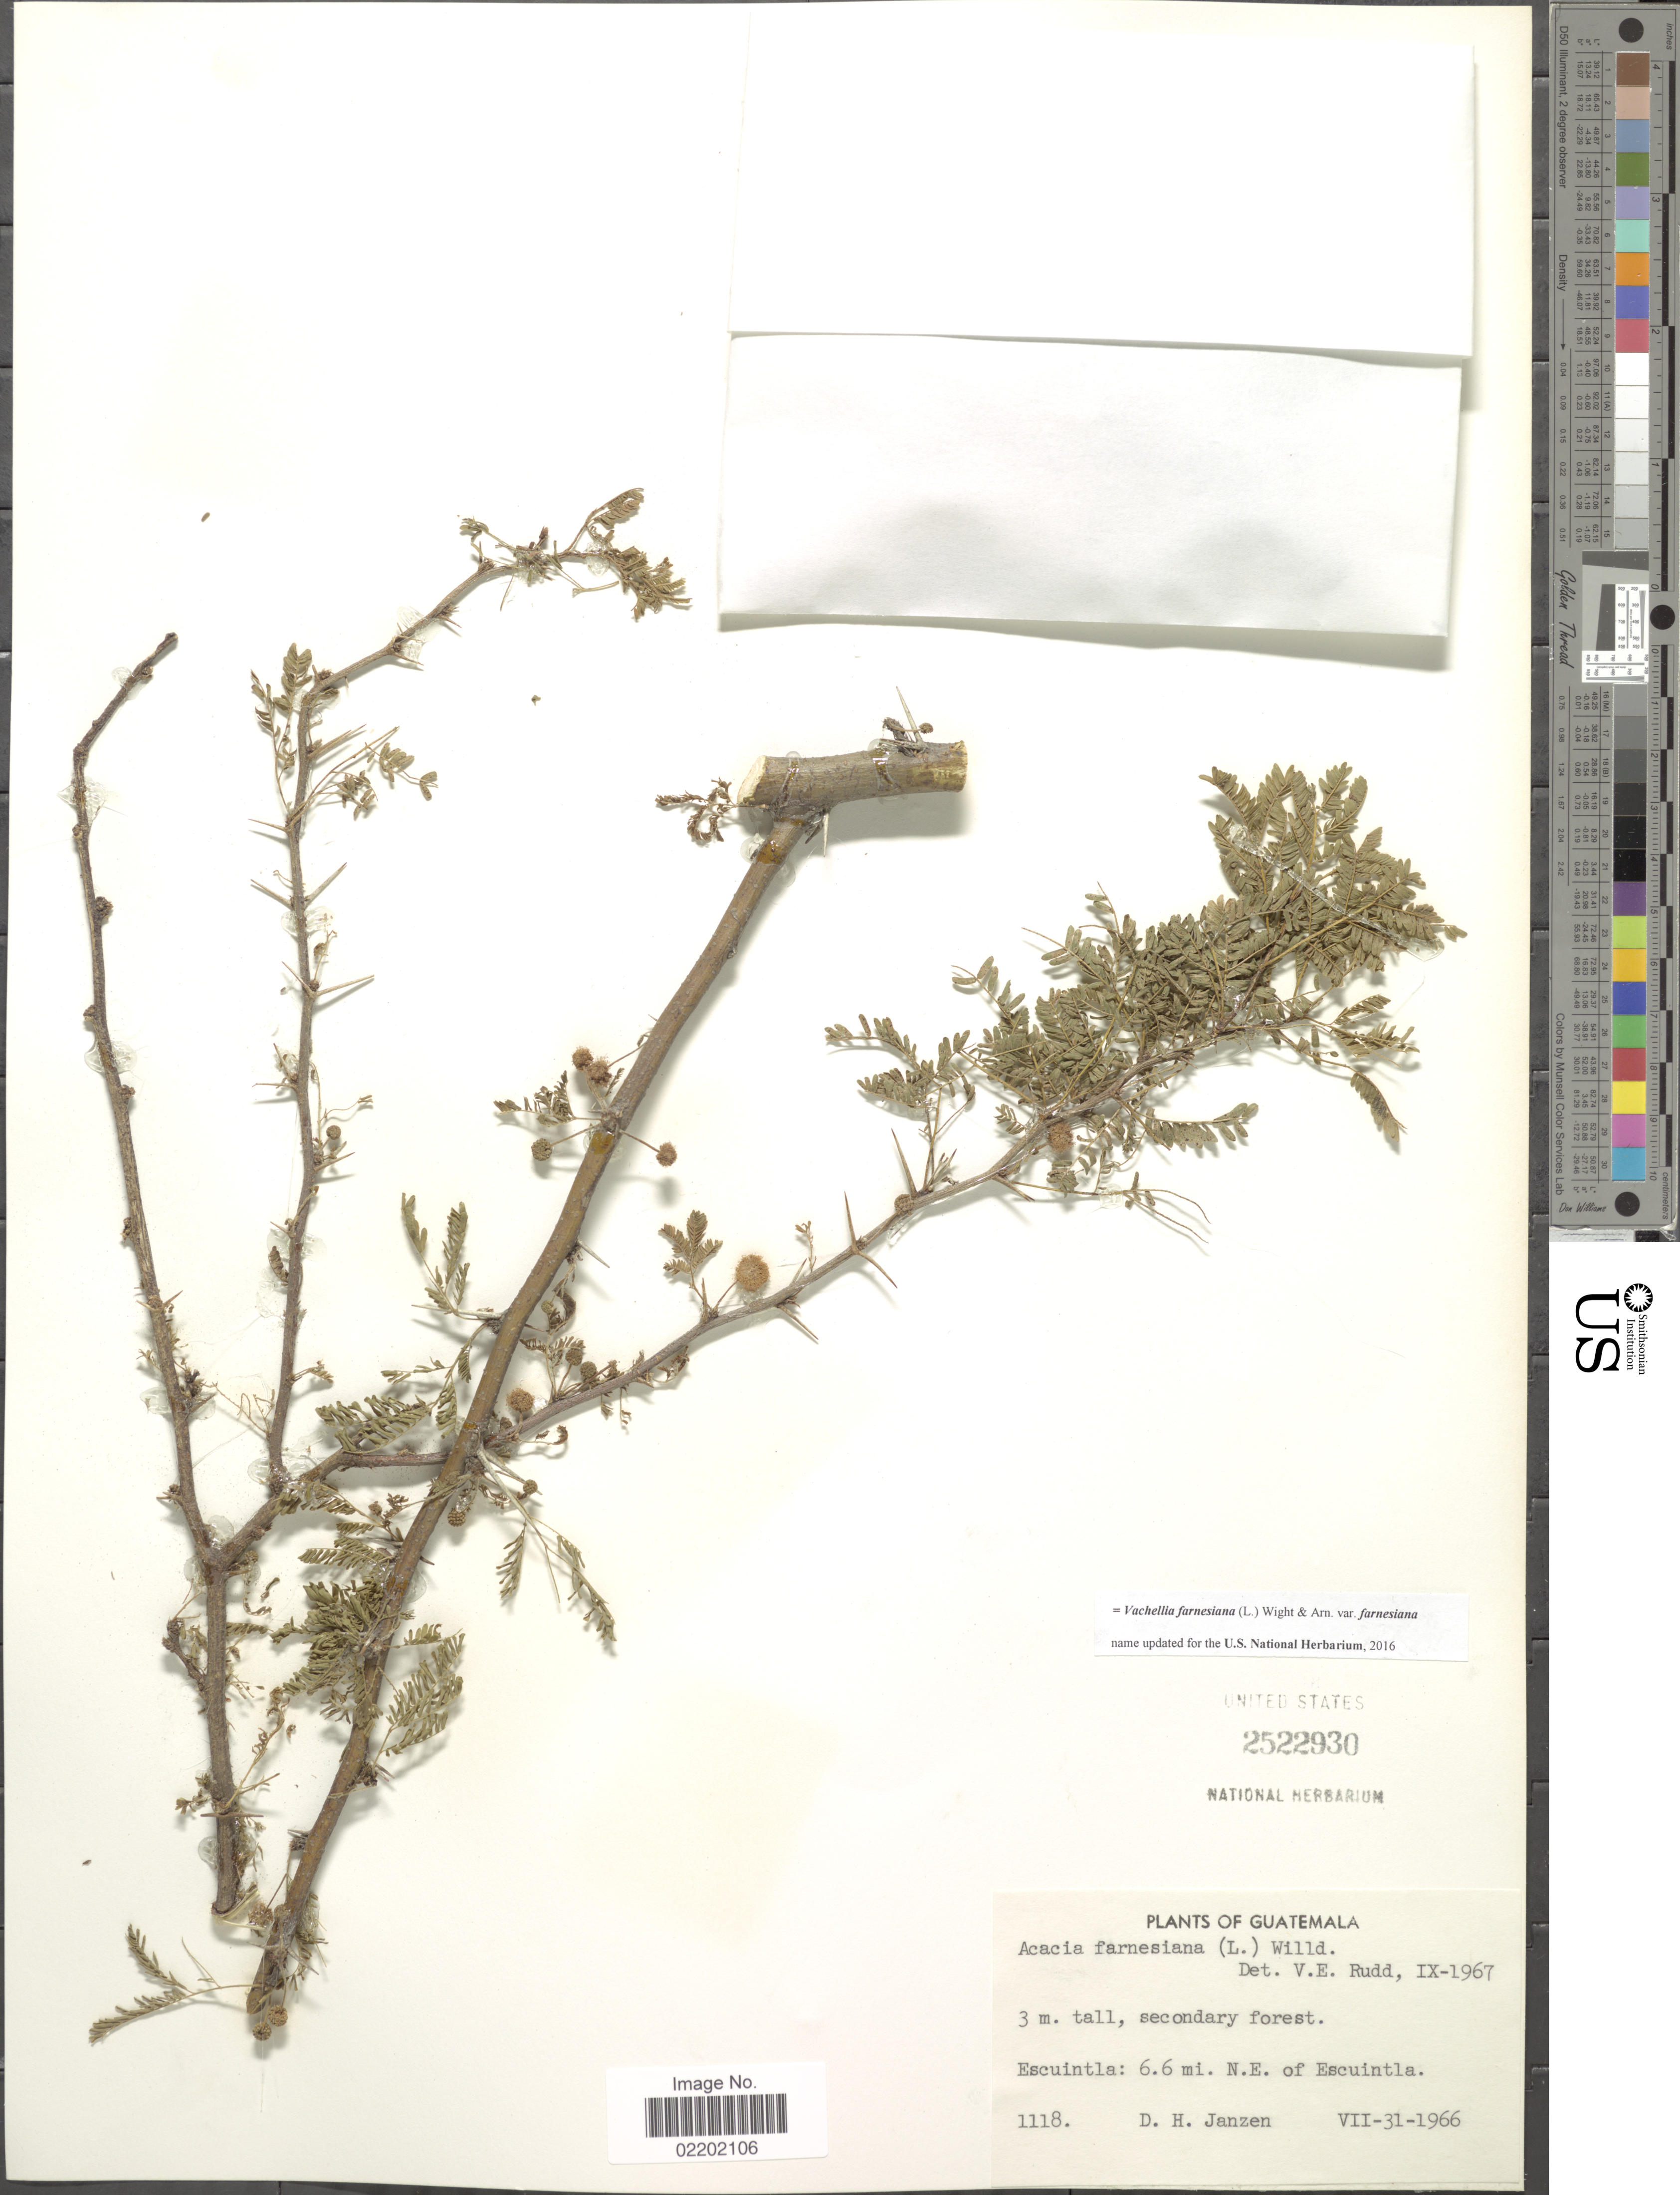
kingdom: Plantae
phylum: Tracheophyta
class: Magnoliopsida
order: Fabales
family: Fabaceae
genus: Vachellia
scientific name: Vachellia farnesiana var. farnesiana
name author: (L.) Wight & Arn.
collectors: D. Janzen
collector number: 1118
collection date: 1966-07-31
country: Guatemala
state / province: Escuintla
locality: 6.6 mi N.E. of Escuintla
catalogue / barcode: US 2522930